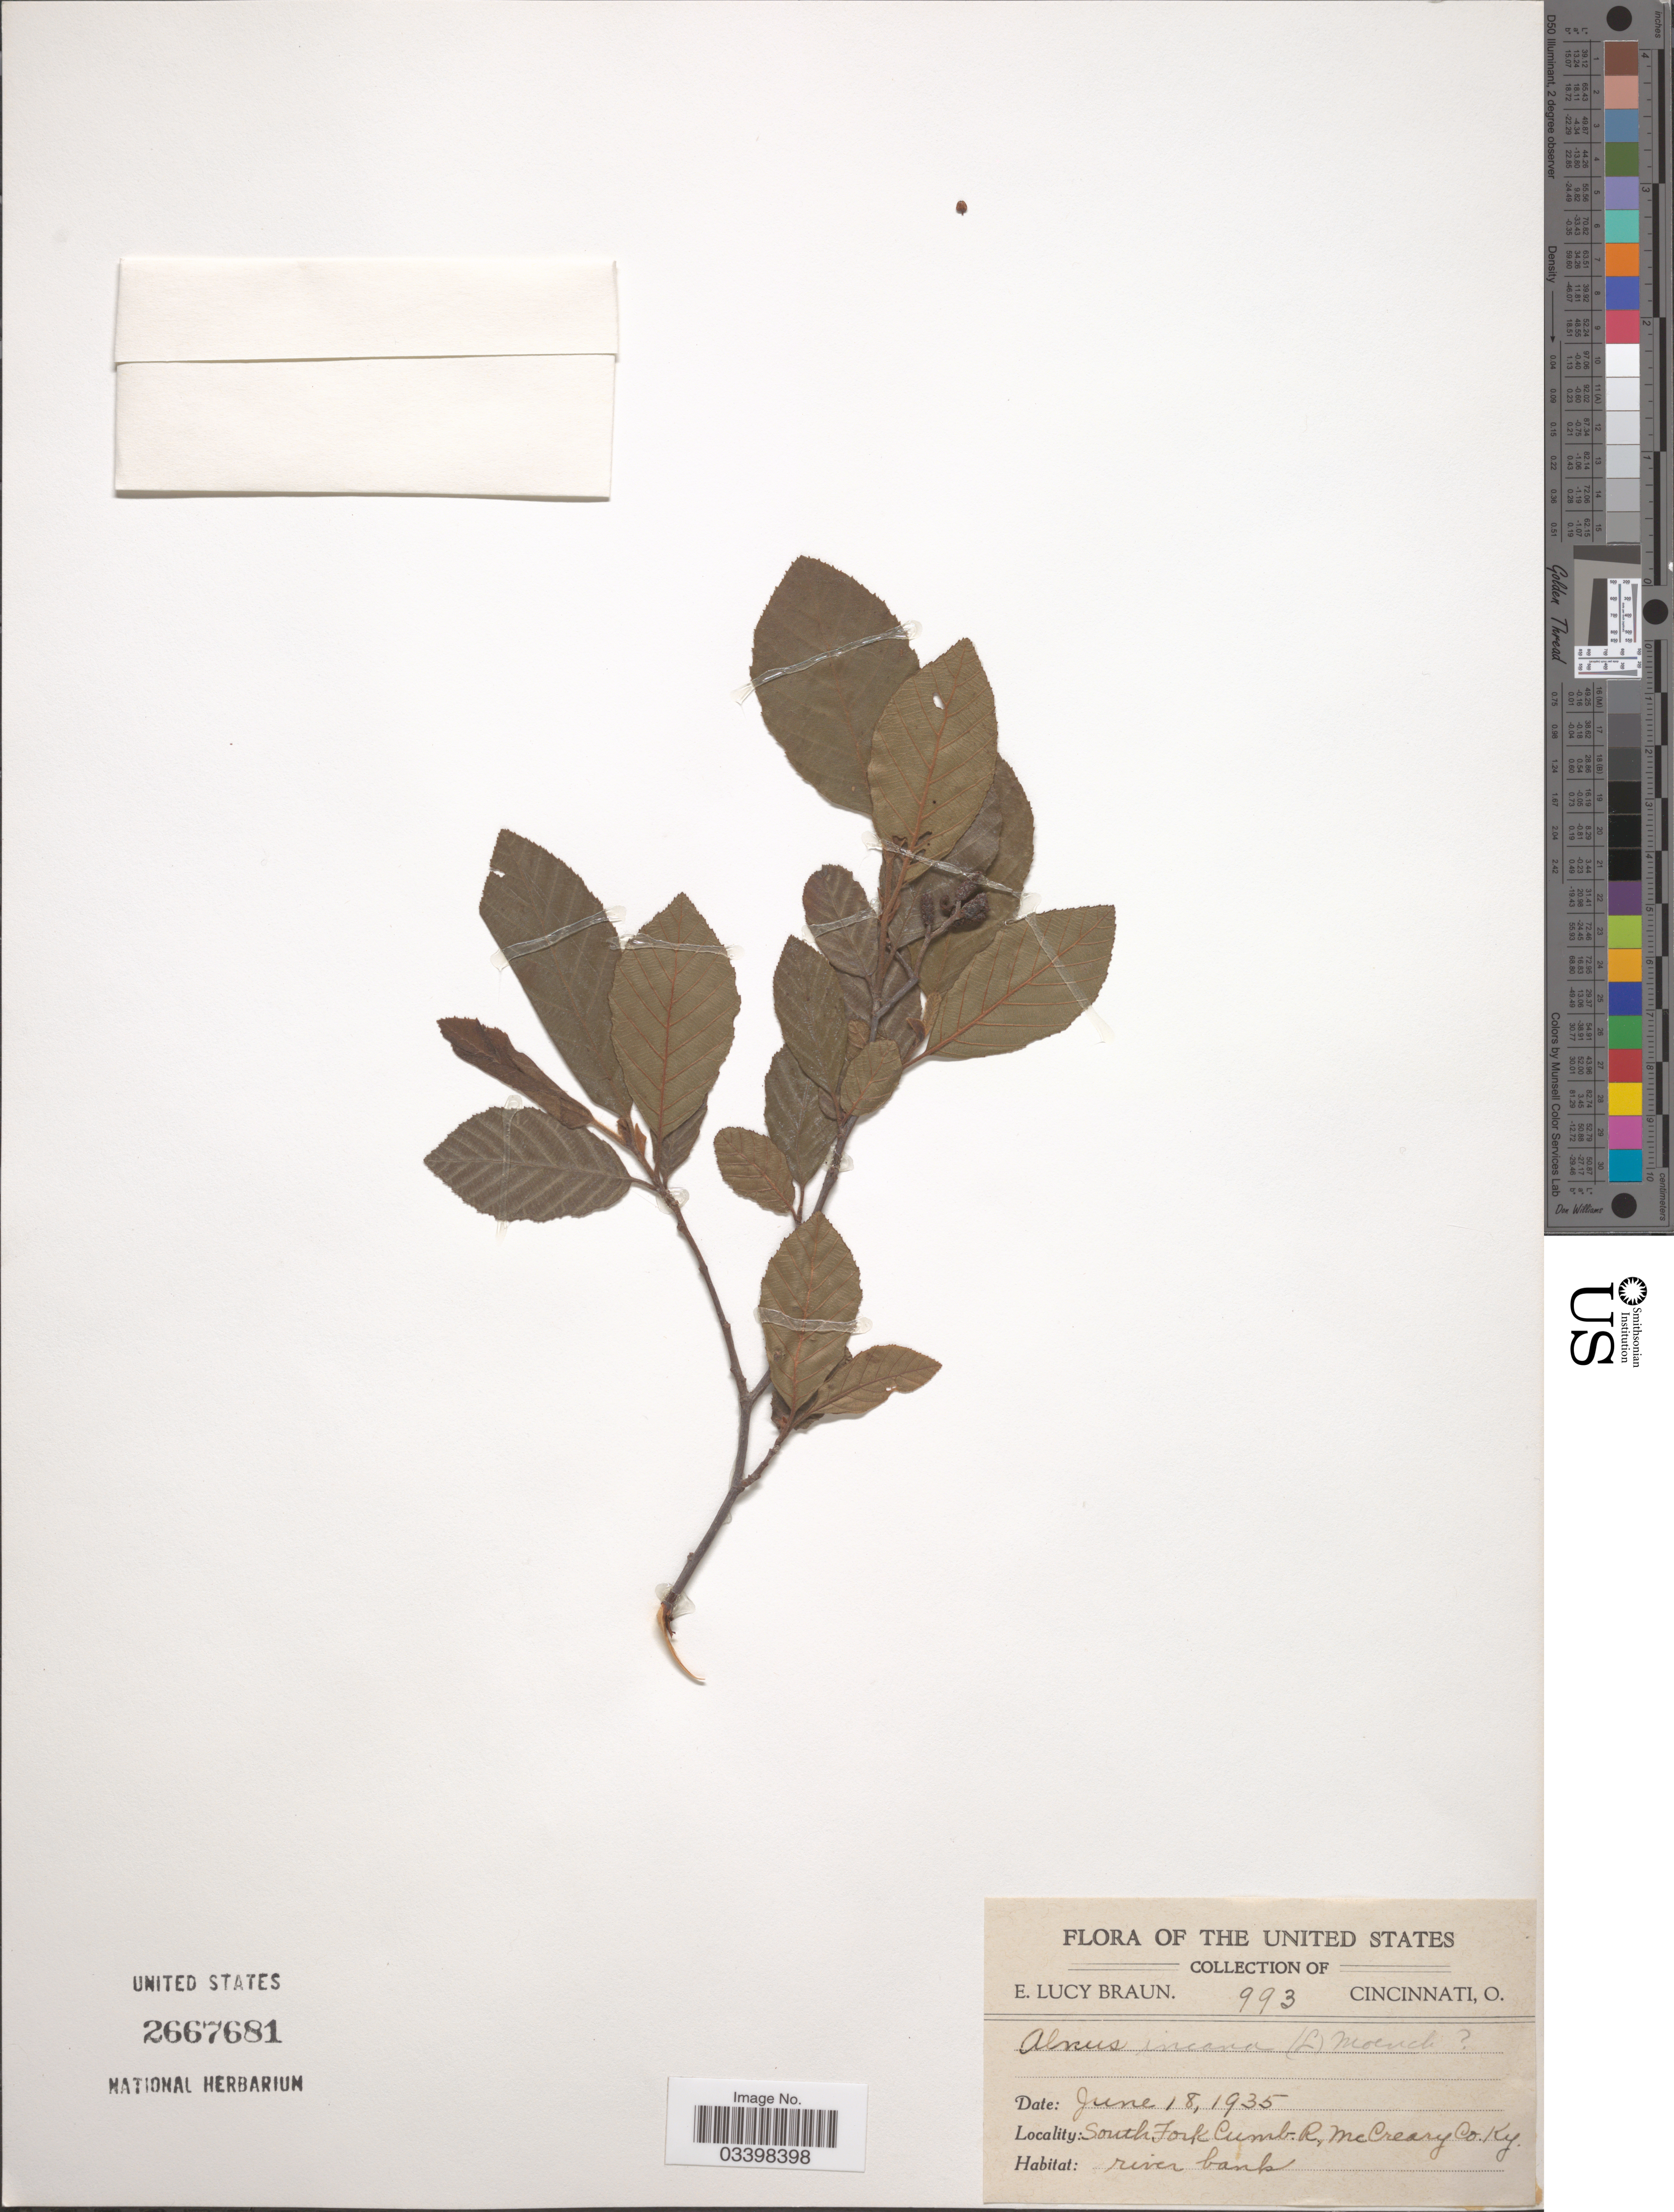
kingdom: Plantae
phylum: Tracheophyta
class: Magnoliopsida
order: Fagales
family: Betulaceae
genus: Alnus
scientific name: Alnus serrulata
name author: (Aiton) Willd.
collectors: E. L. Braun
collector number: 993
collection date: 1935-06-18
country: United States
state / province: Kentucky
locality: South Fork, Cumb. R., McCreary Co.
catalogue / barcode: US 2667681